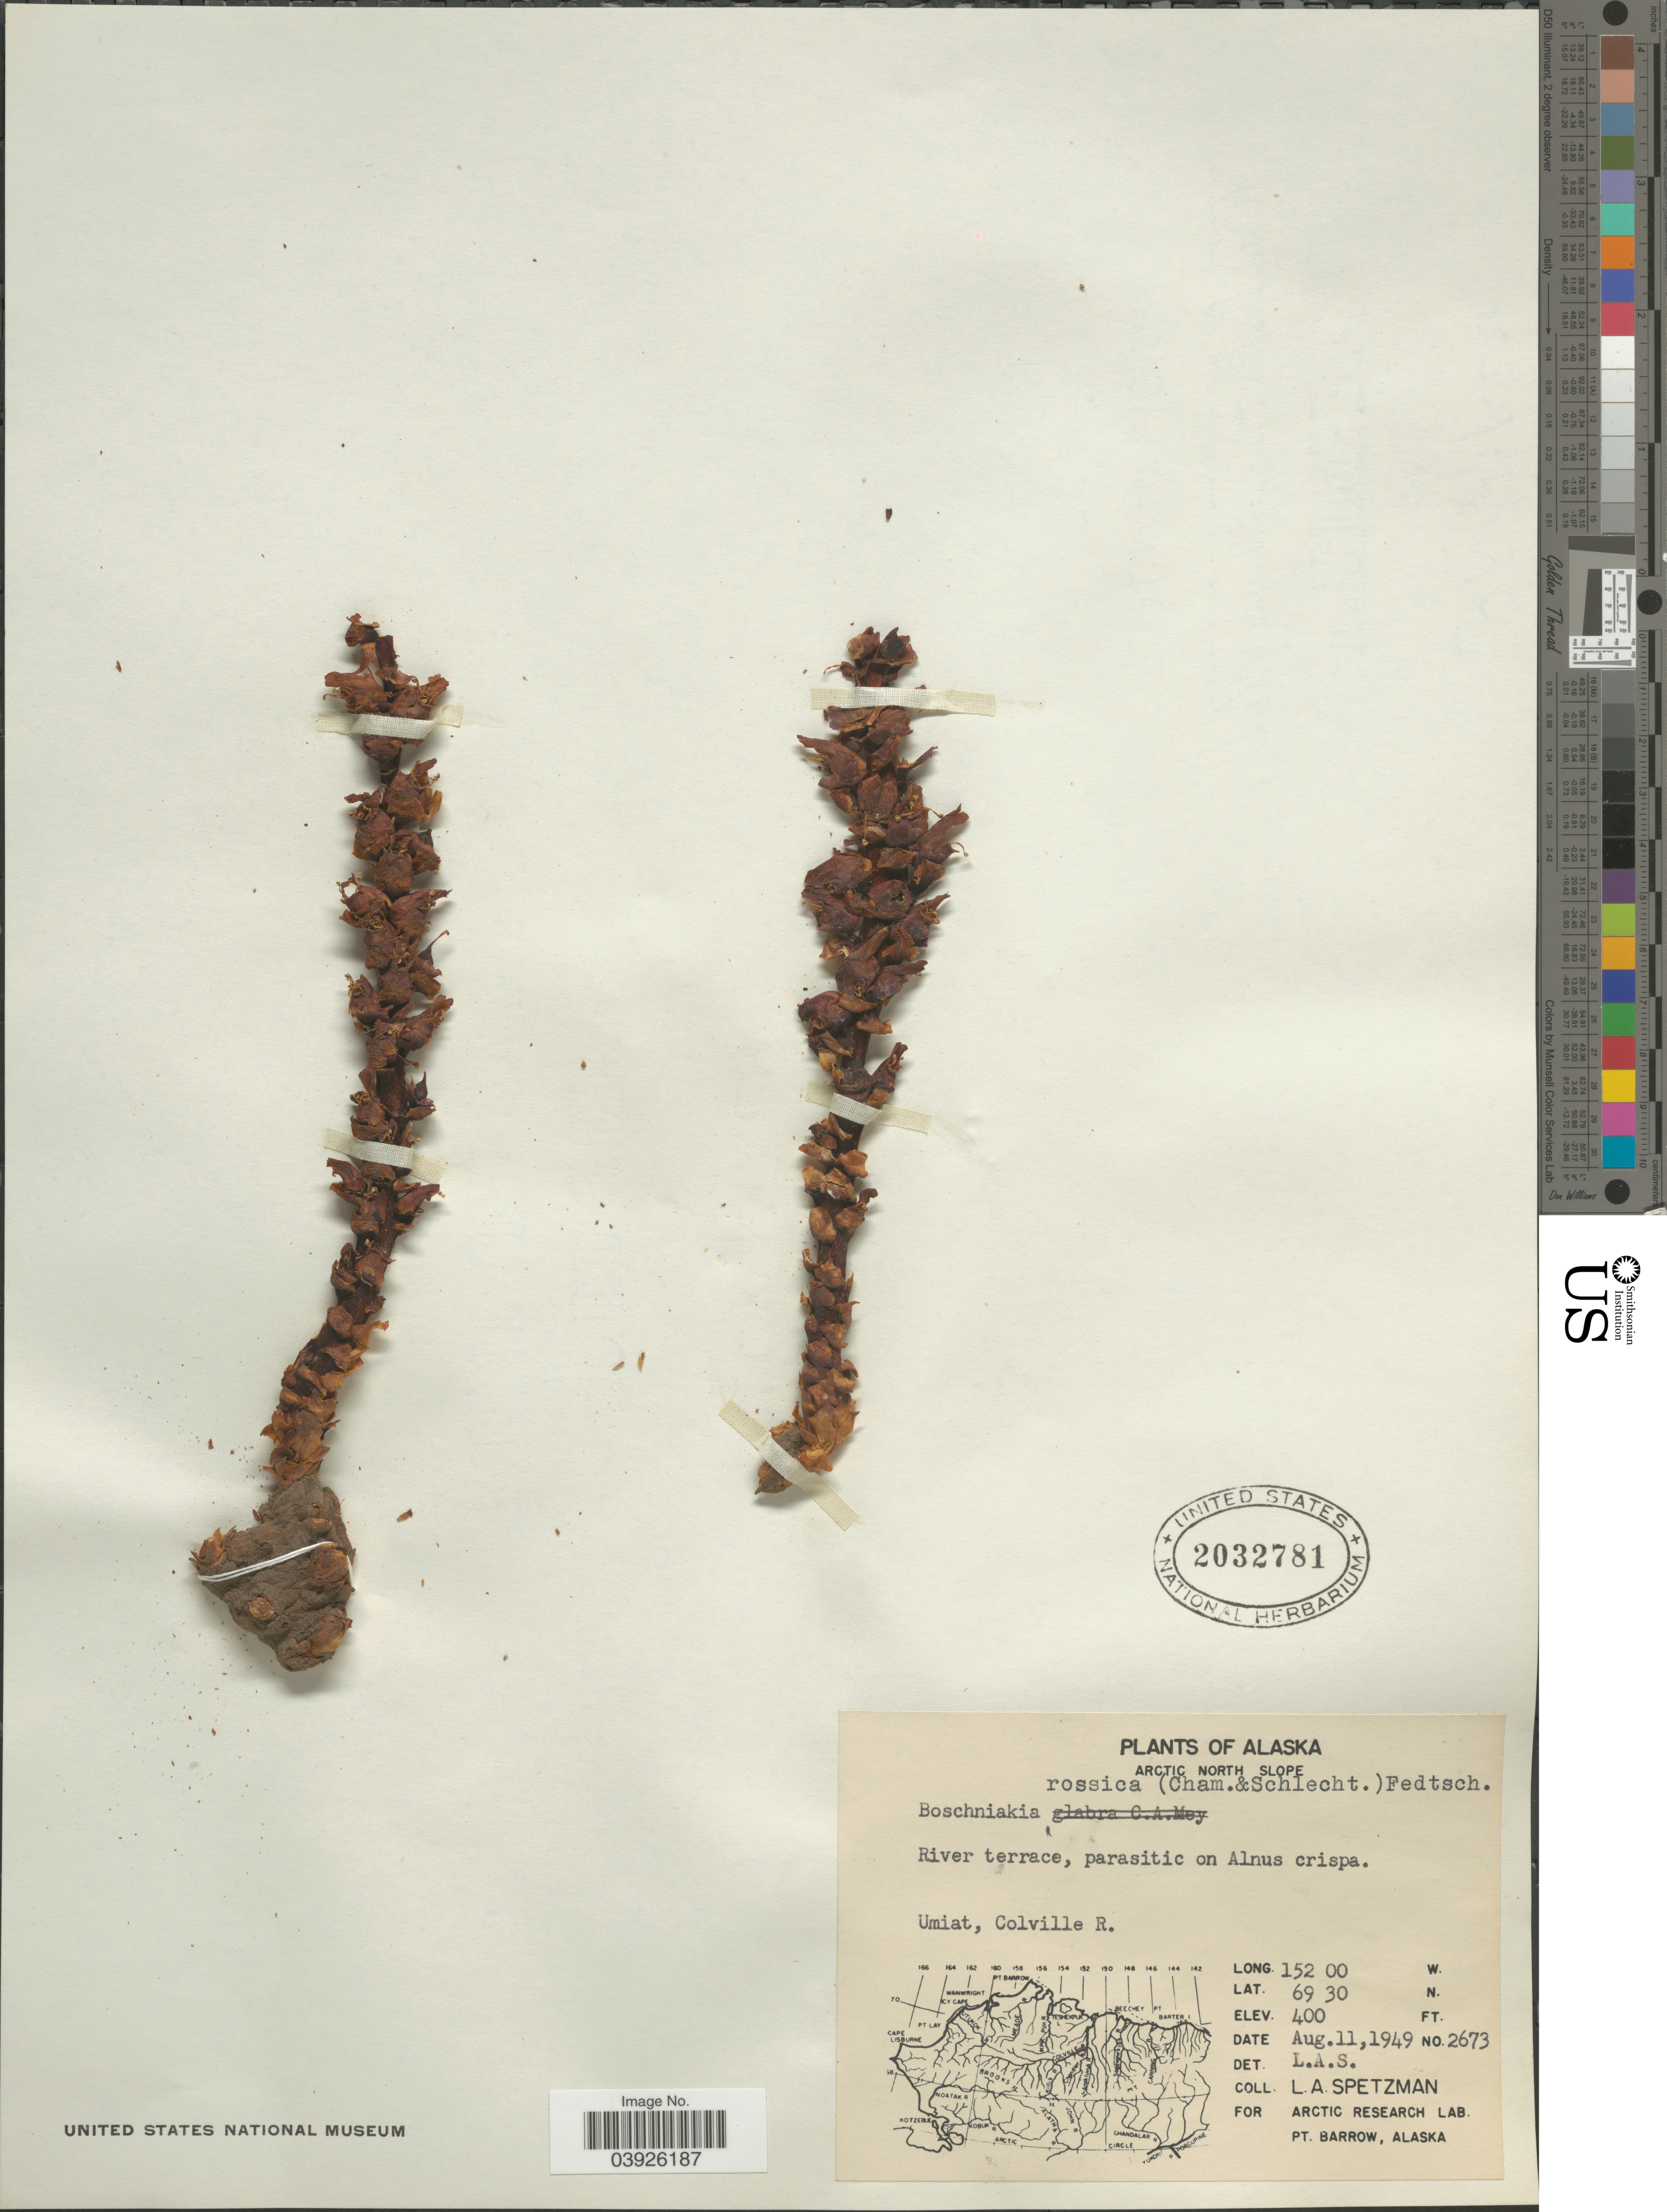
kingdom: Plantae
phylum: Tracheophyta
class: Magnoliopsida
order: Lamiales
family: Orobanchaceae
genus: Boschniakia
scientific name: Boschniakia rossica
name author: (Cham. & Schltdl.) B. Fedtsch.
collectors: L. Spetzman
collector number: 2673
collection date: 1949-08-11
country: United States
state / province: Alaska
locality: Arctic North Slope. River terrace, parasitic on Alnus crispa. Umiat, Colville R.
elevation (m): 122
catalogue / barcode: US 2032781